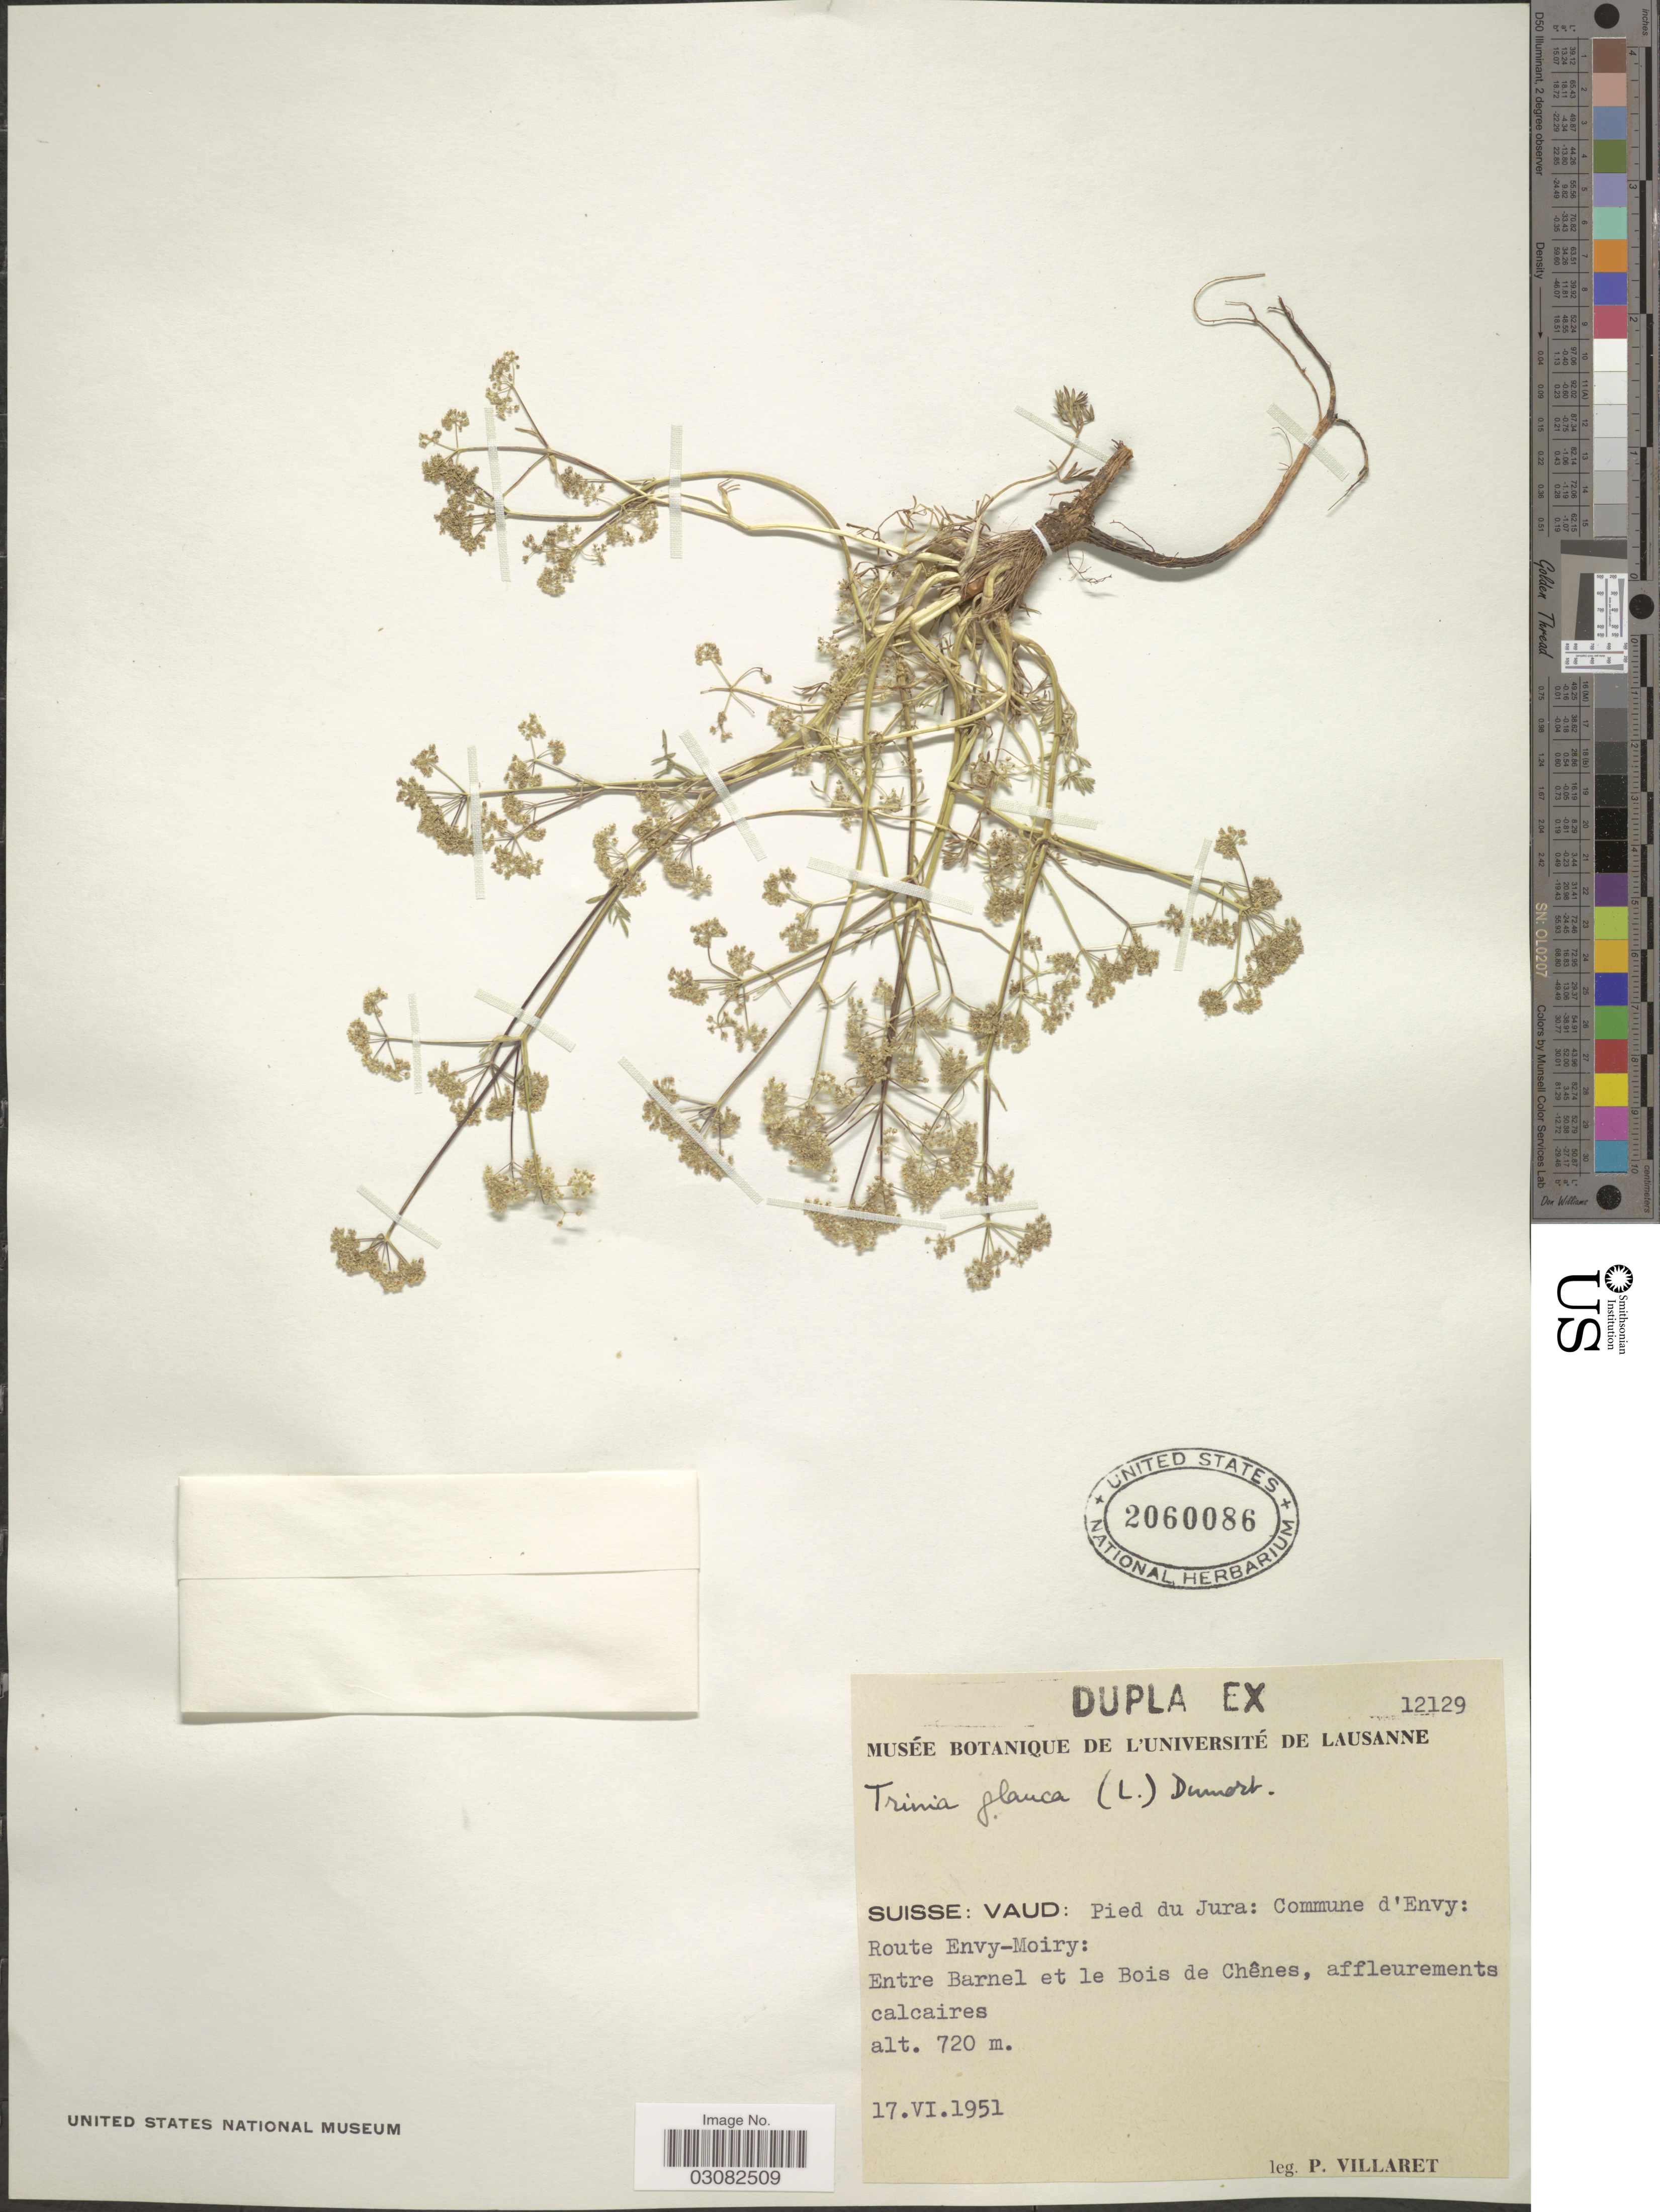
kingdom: Plantae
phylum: Tracheophyta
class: Magnoliopsida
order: Apiales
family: Apiaceae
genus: Trinia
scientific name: Trinia glauca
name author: (L.) Dumort.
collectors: P. Villaret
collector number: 12129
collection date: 1951-06-17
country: Switzerland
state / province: Vaud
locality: Suisse: Vaud: Pied du Jura: Commune d'Envy: Route Envy-Moiry: Entre Barnel et le Bois de Chênes.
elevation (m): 720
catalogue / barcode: US 2060086